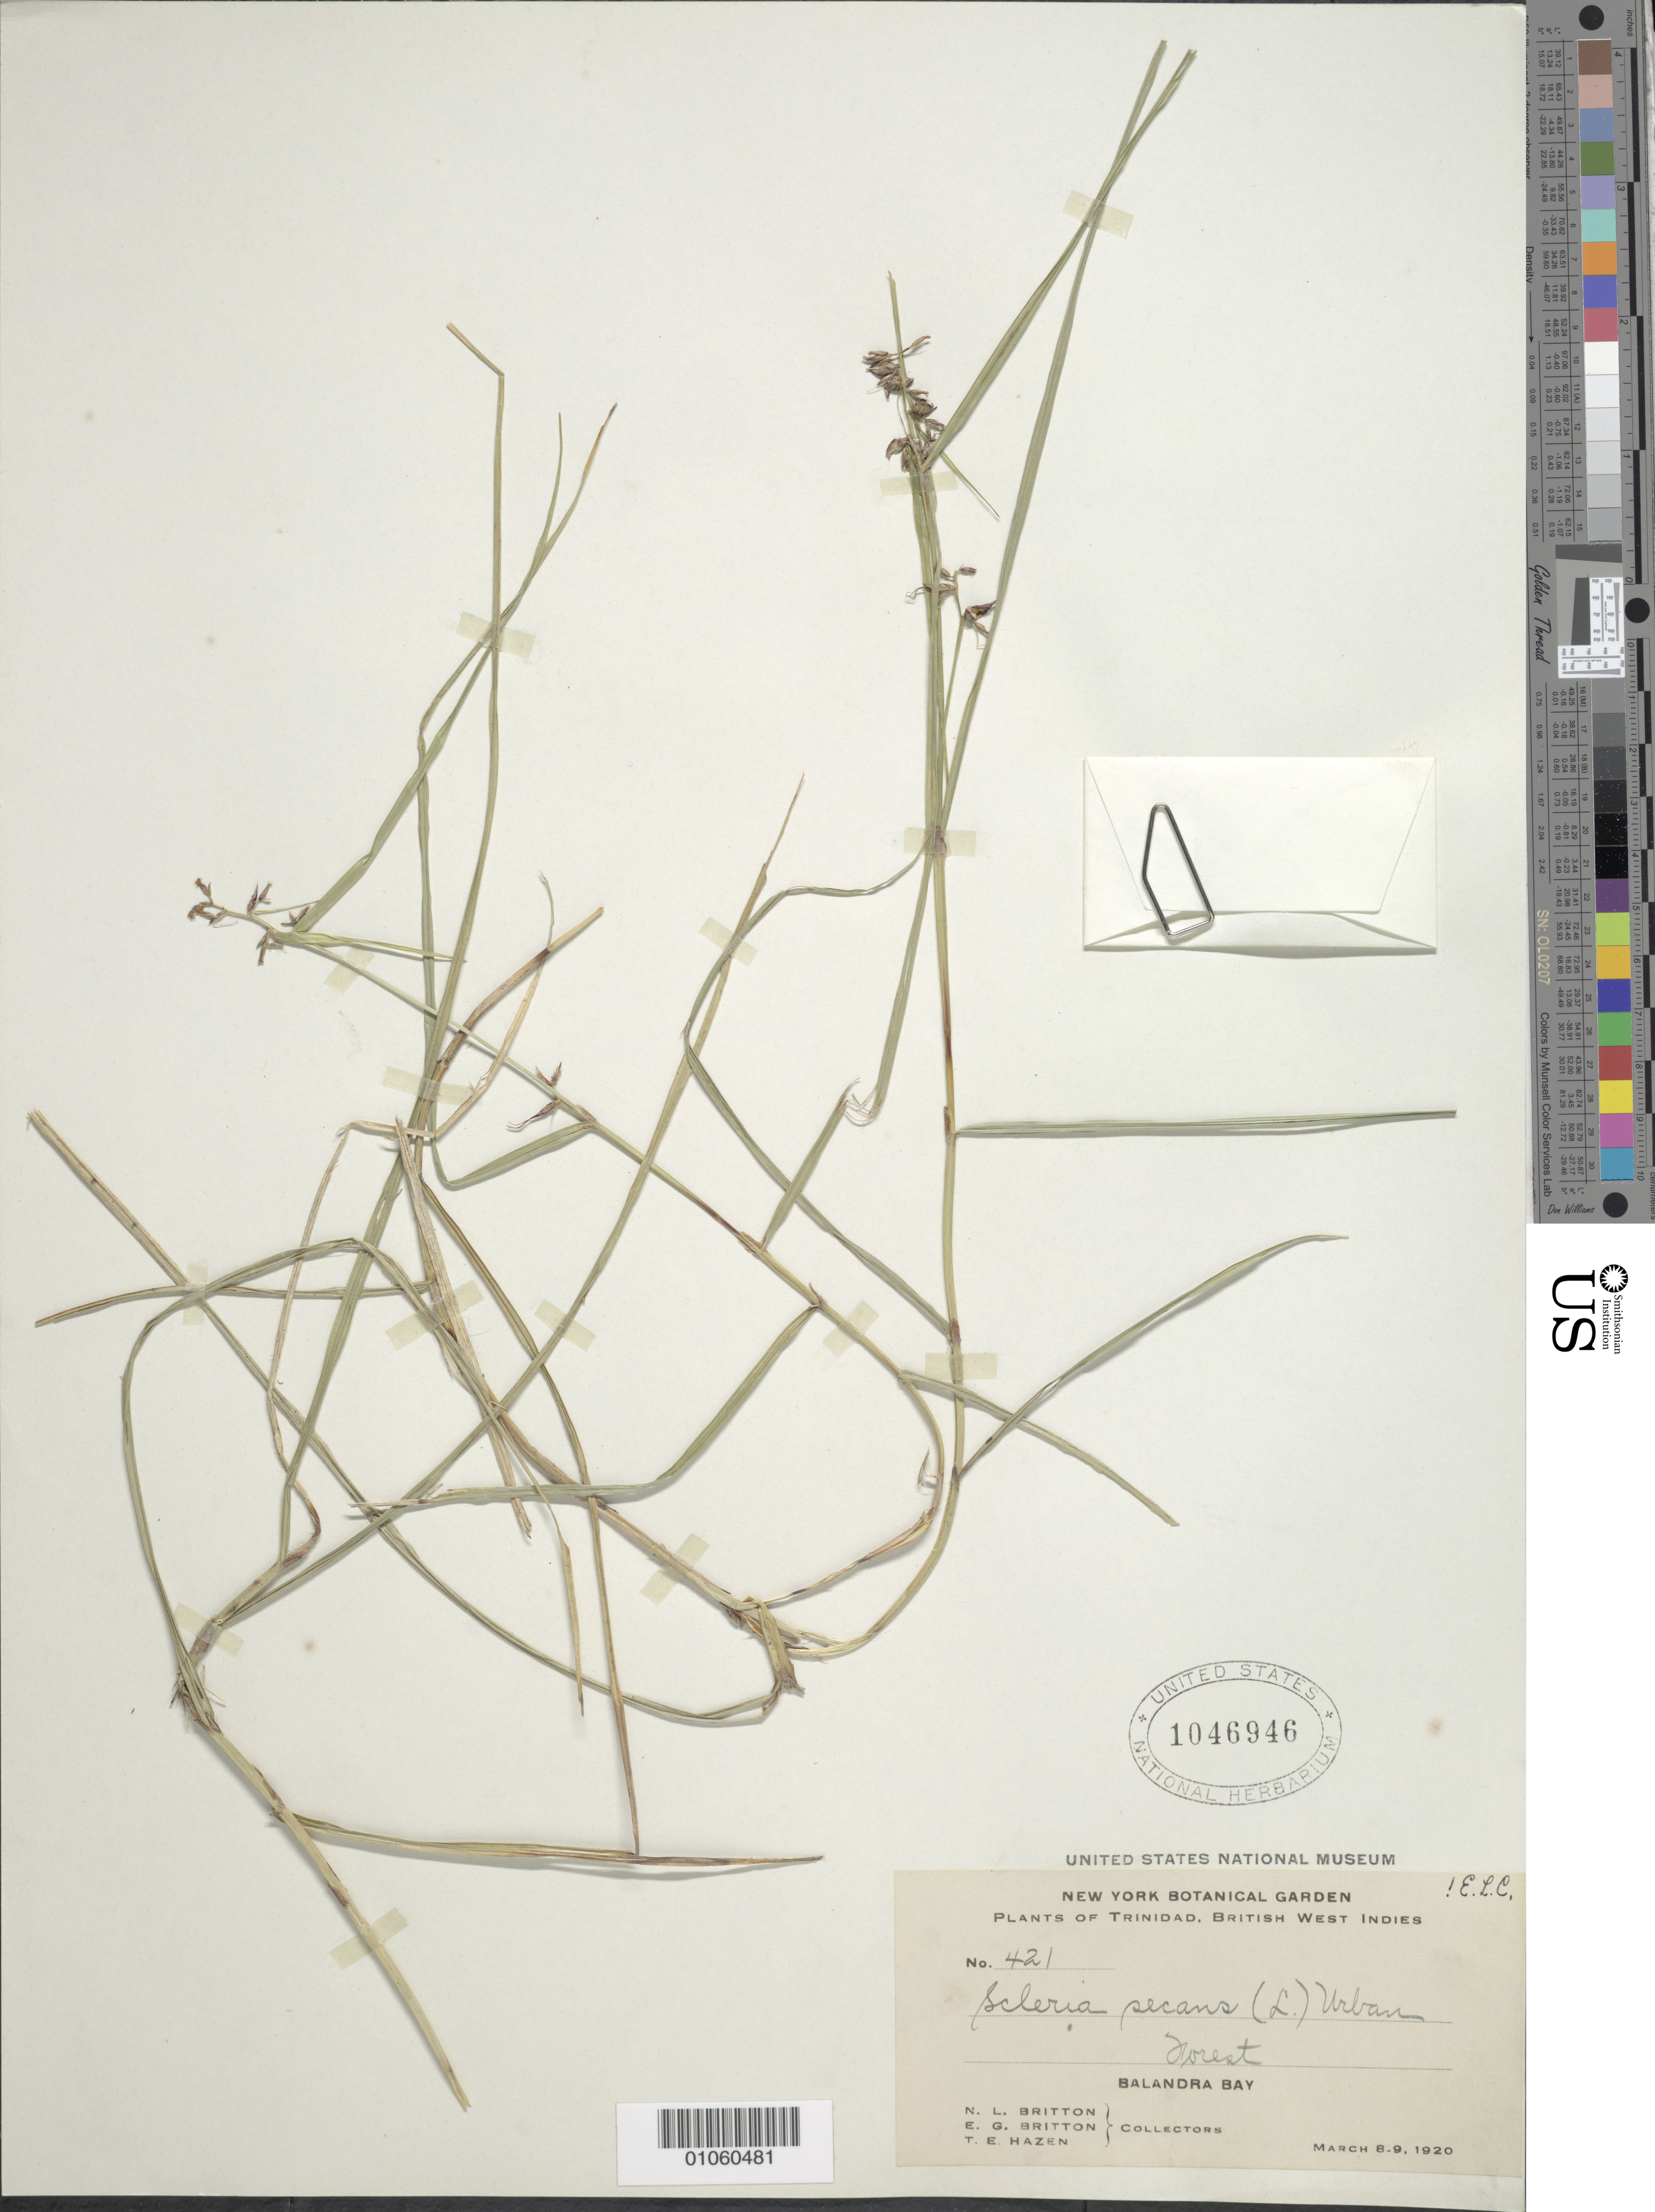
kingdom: Plantae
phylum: Tracheophyta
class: Liliopsida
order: Poales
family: Cyperaceae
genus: Scleria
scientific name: Scleria secans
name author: (L.) Urb.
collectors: N. Britton, E. G. Britton & T. E. Hazen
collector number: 421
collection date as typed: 08 Mar 1920 to 09 Mar 1920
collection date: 1920-03-08/1920-03-09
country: Trinidad and Tobago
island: Trinidad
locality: Balandra Bay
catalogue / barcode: US 1046946